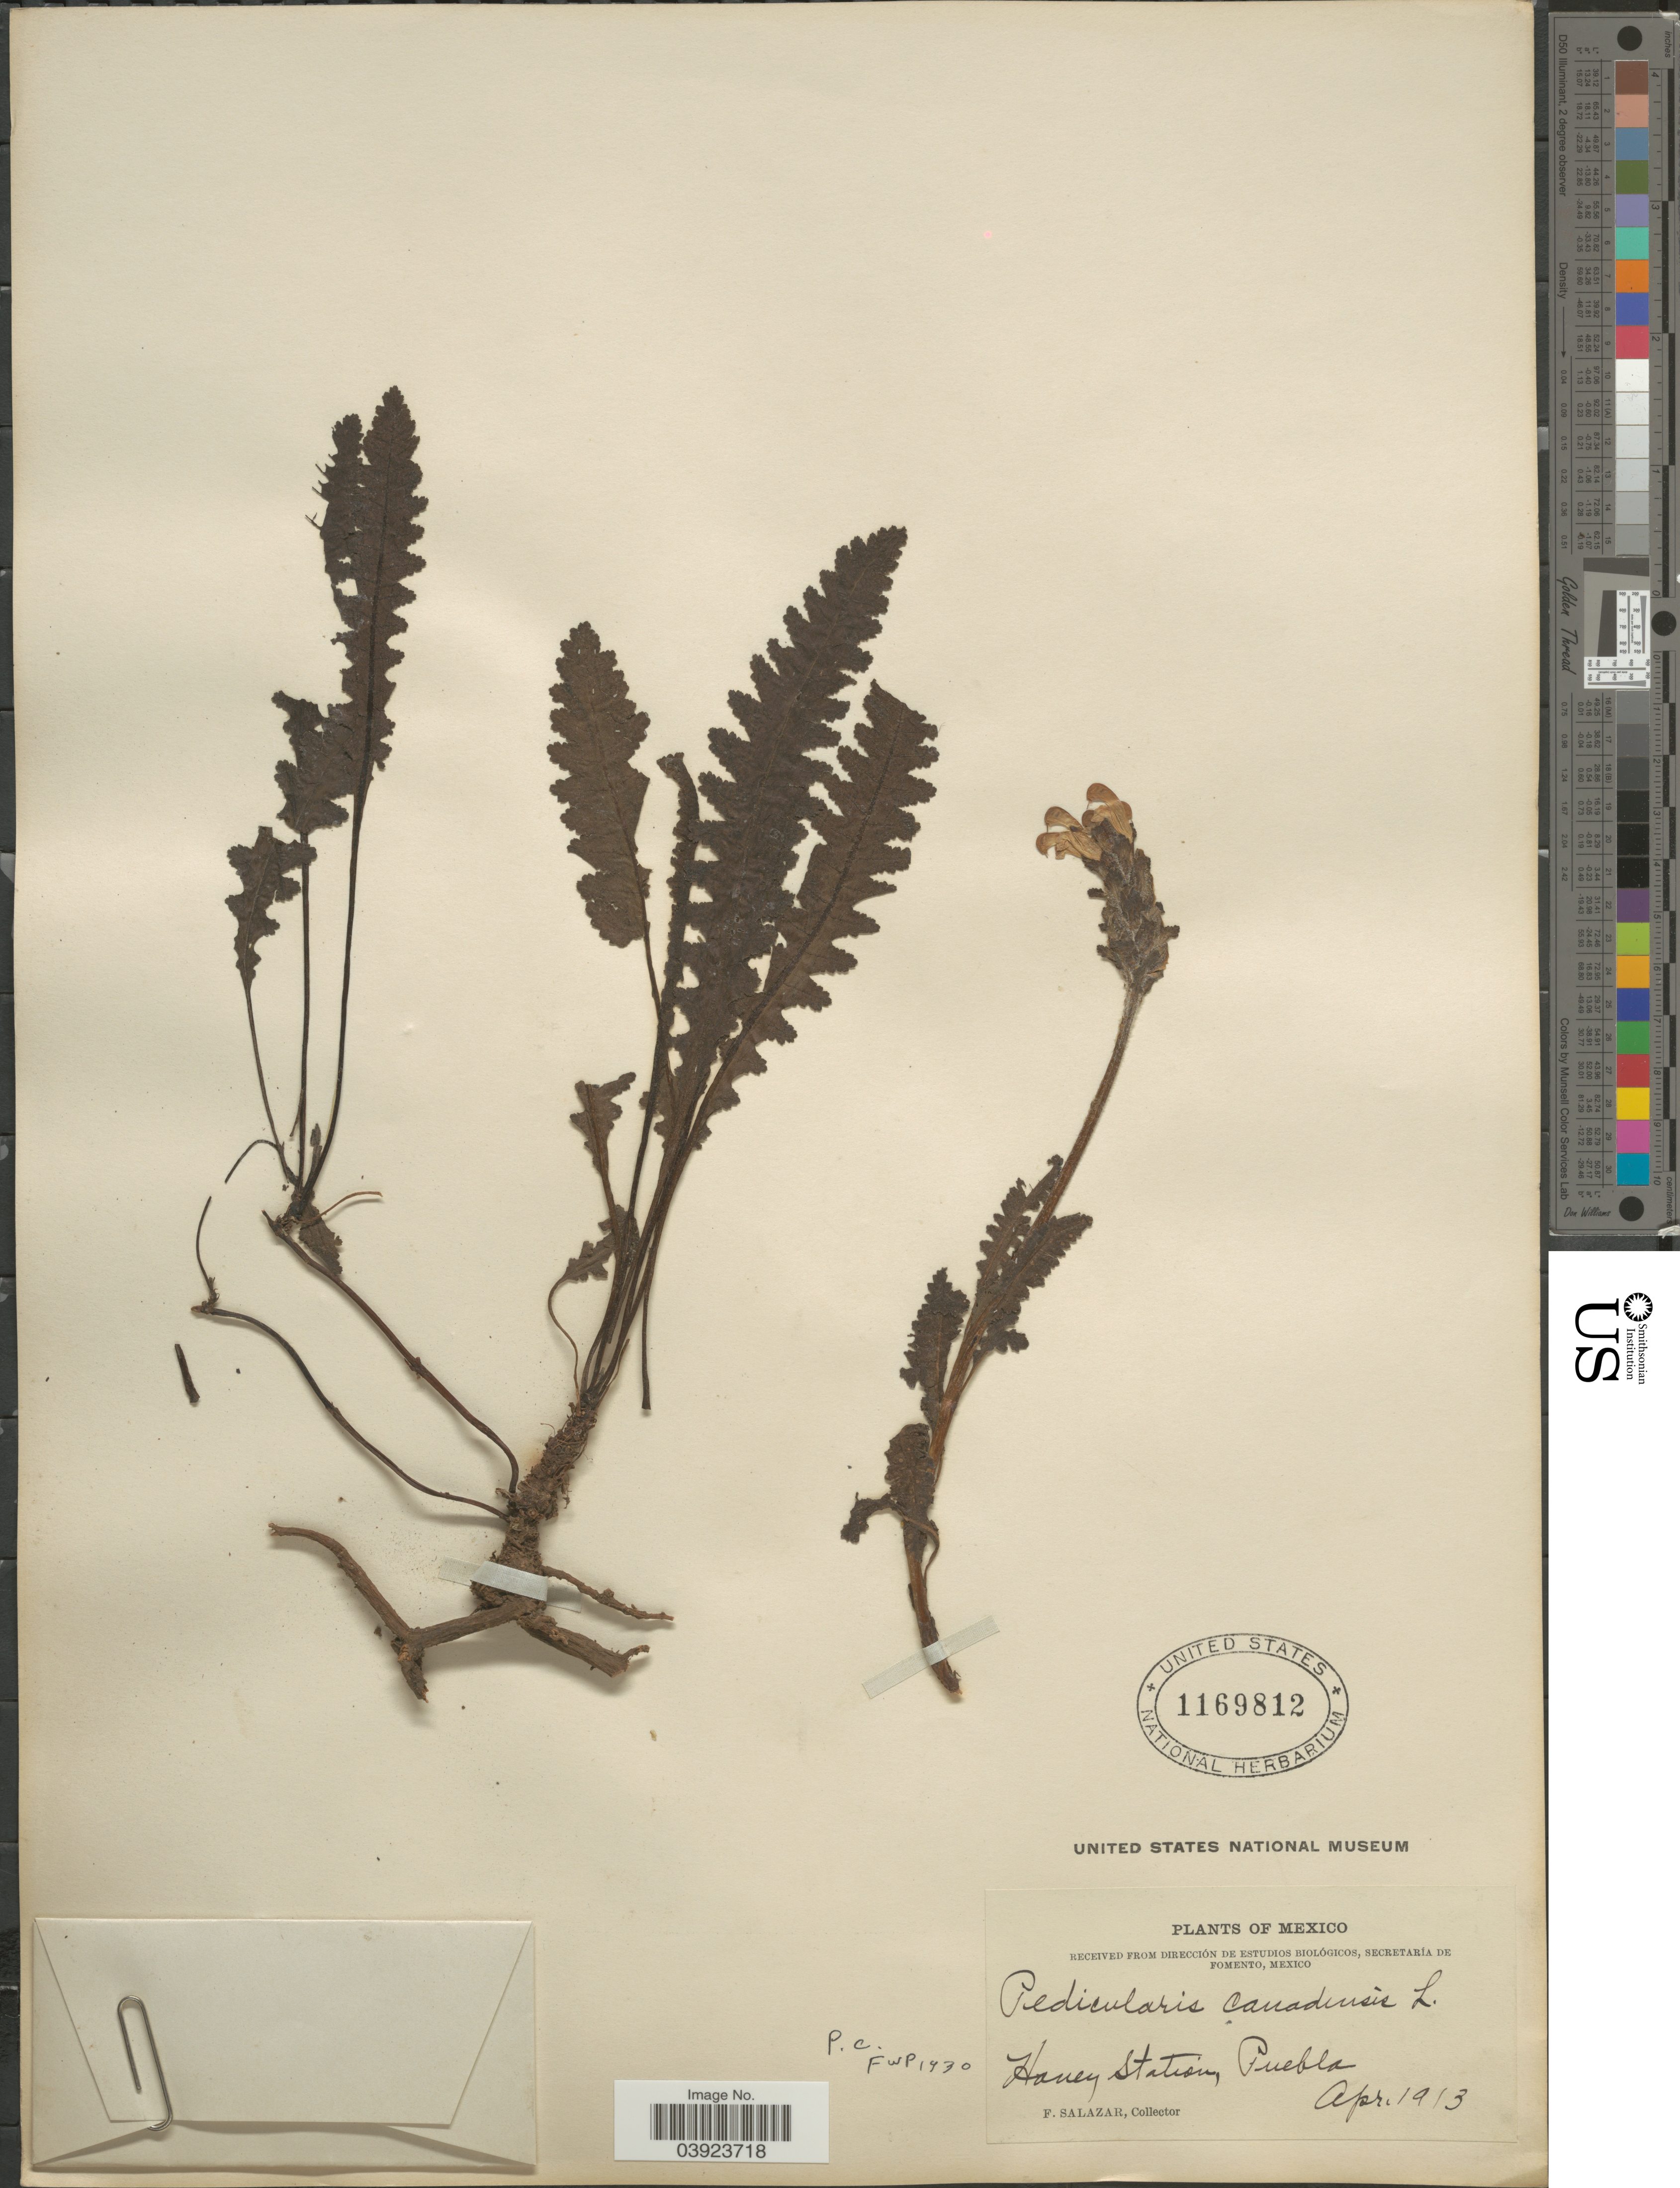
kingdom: Plantae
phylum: Tracheophyta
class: Magnoliopsida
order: Lamiales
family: Orobanchaceae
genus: Pedicularis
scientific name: Pedicularis canadensis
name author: L.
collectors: F. Salazar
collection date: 1913-04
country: Mexico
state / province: Puebla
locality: Honey Station.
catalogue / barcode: US 1169812